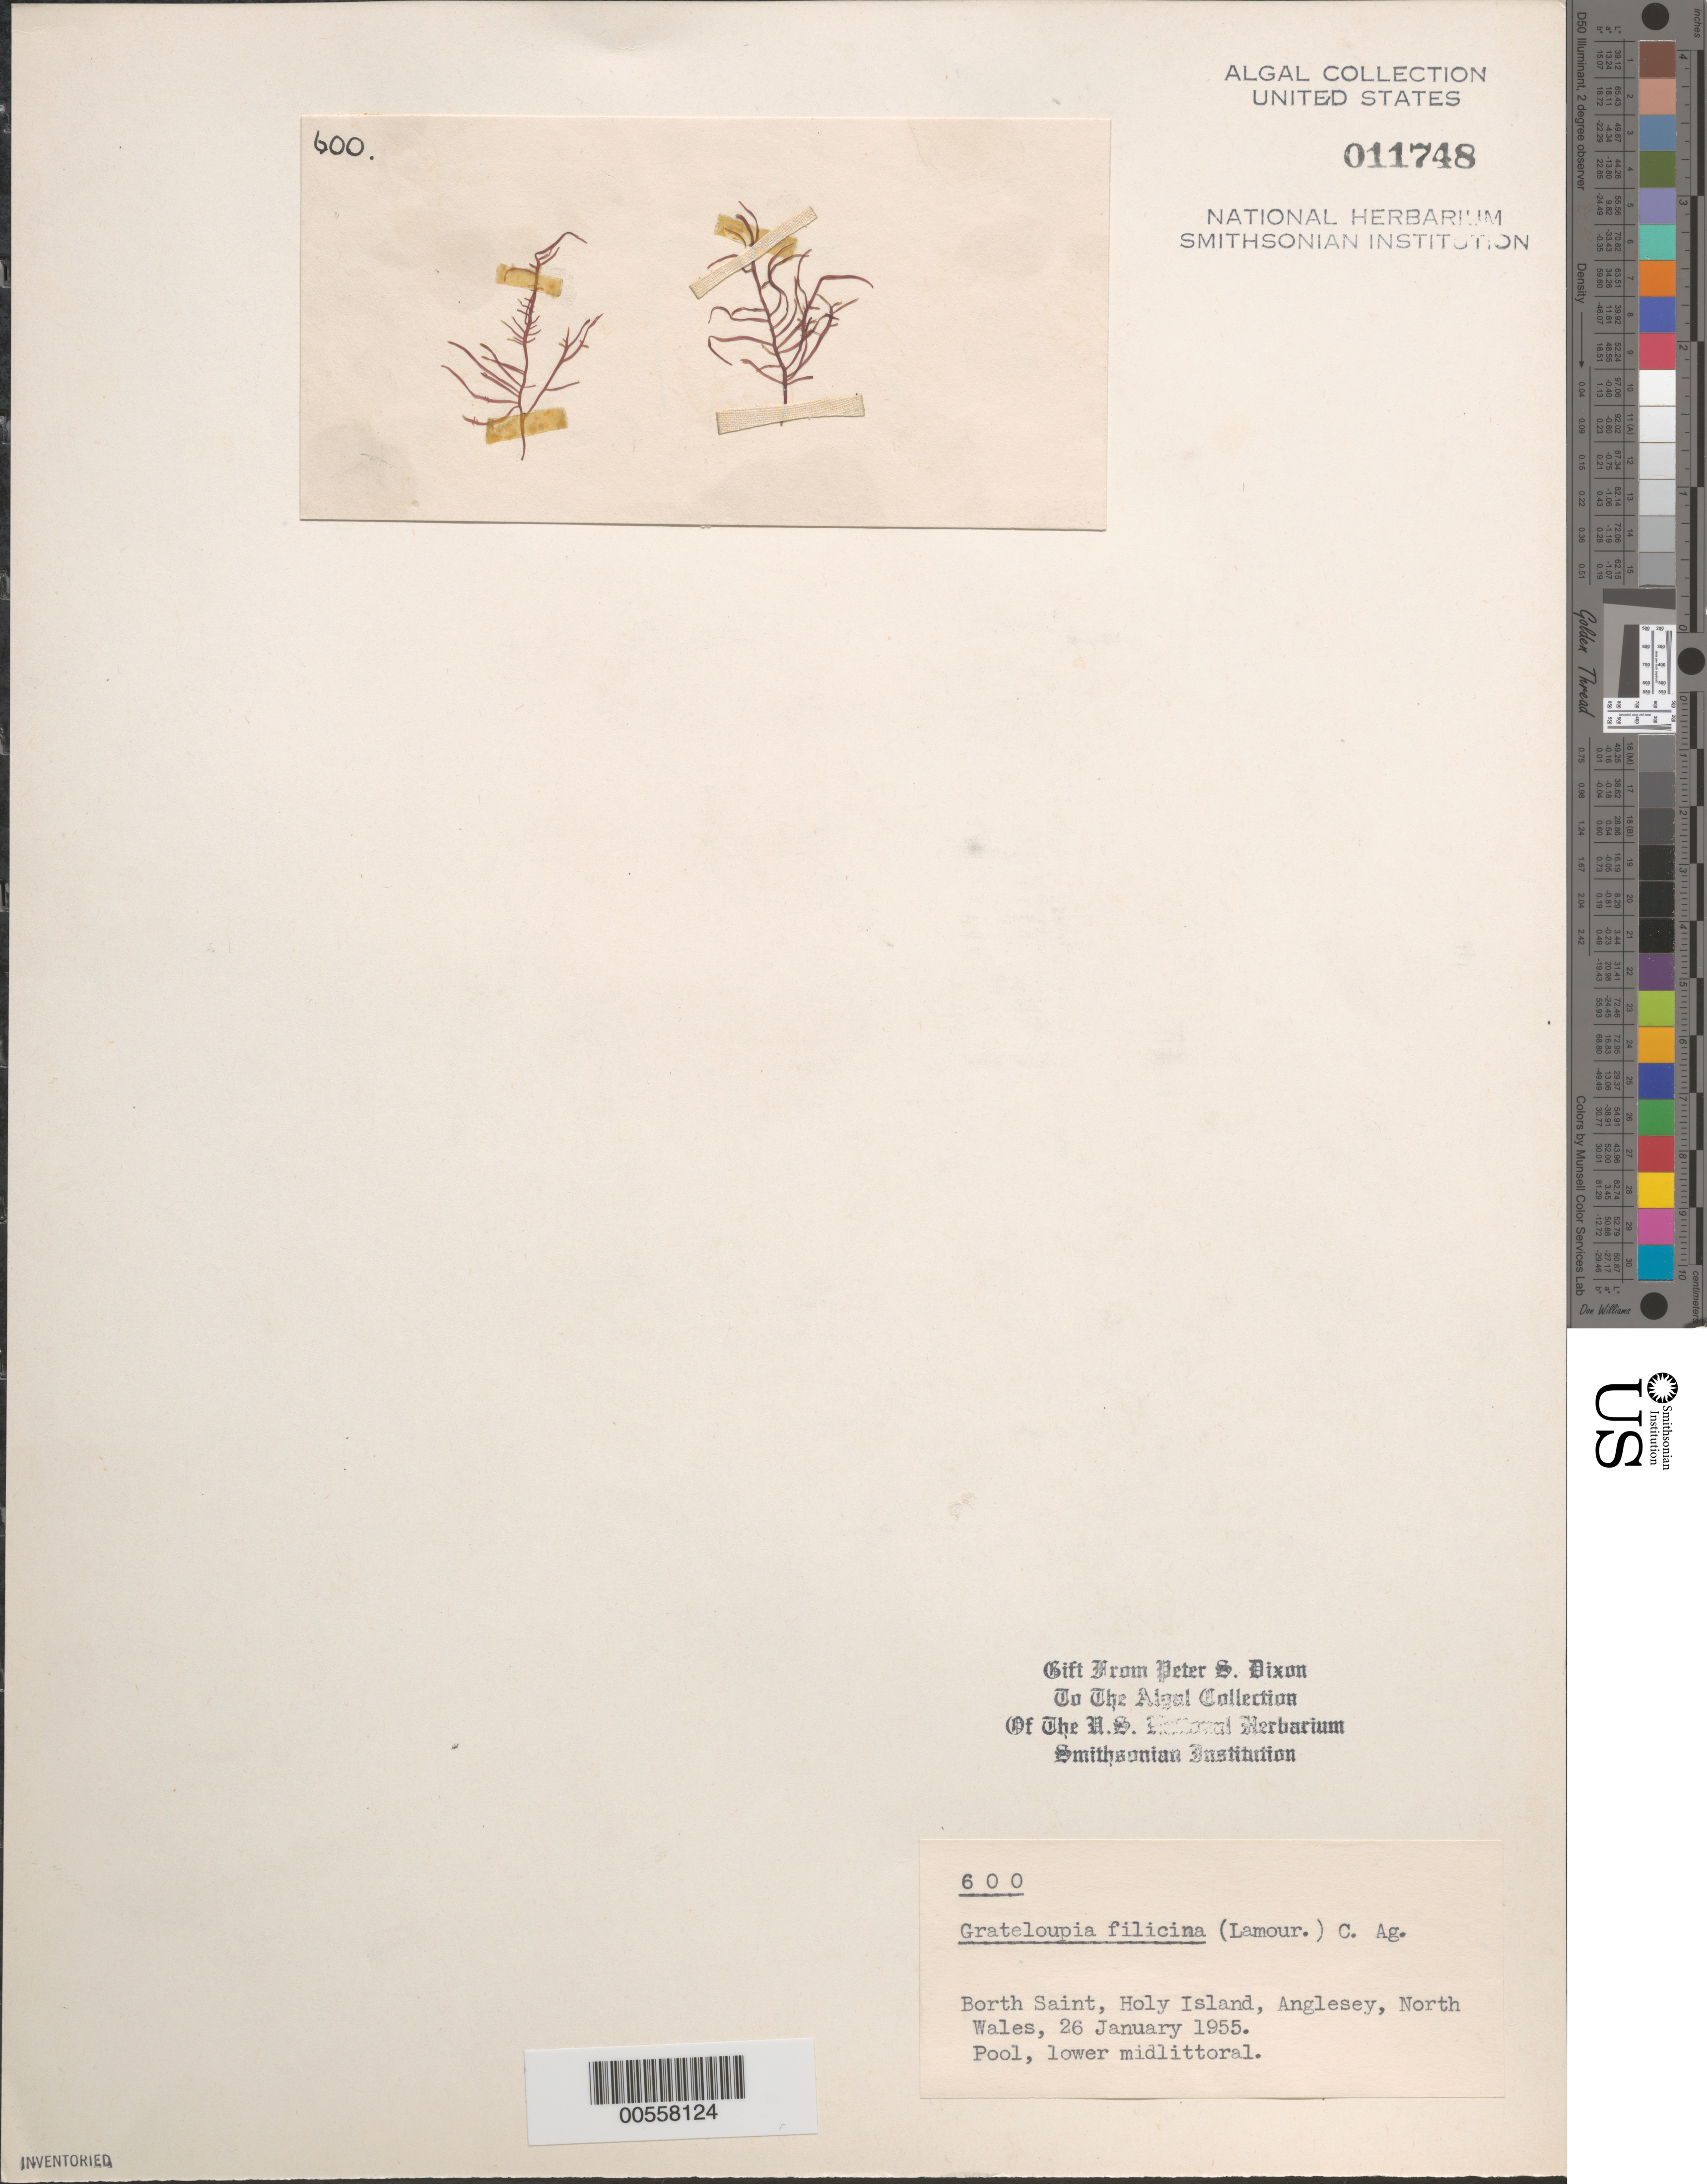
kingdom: Plantae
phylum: Rhodophyta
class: Florideophyceae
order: Halymeniales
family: Halymeniaceae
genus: Grateloupia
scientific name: Grateloupia filicina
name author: (J.V.Lamouroux) C. Agardh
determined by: Dixon, P. S.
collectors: P. S. Dixon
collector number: PSD 600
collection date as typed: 26 Jan 1955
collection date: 1955-01-26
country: United Kingdom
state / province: Wales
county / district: Gwynedd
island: Anglesey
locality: Borth Saint, Holy Island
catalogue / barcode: US 11748